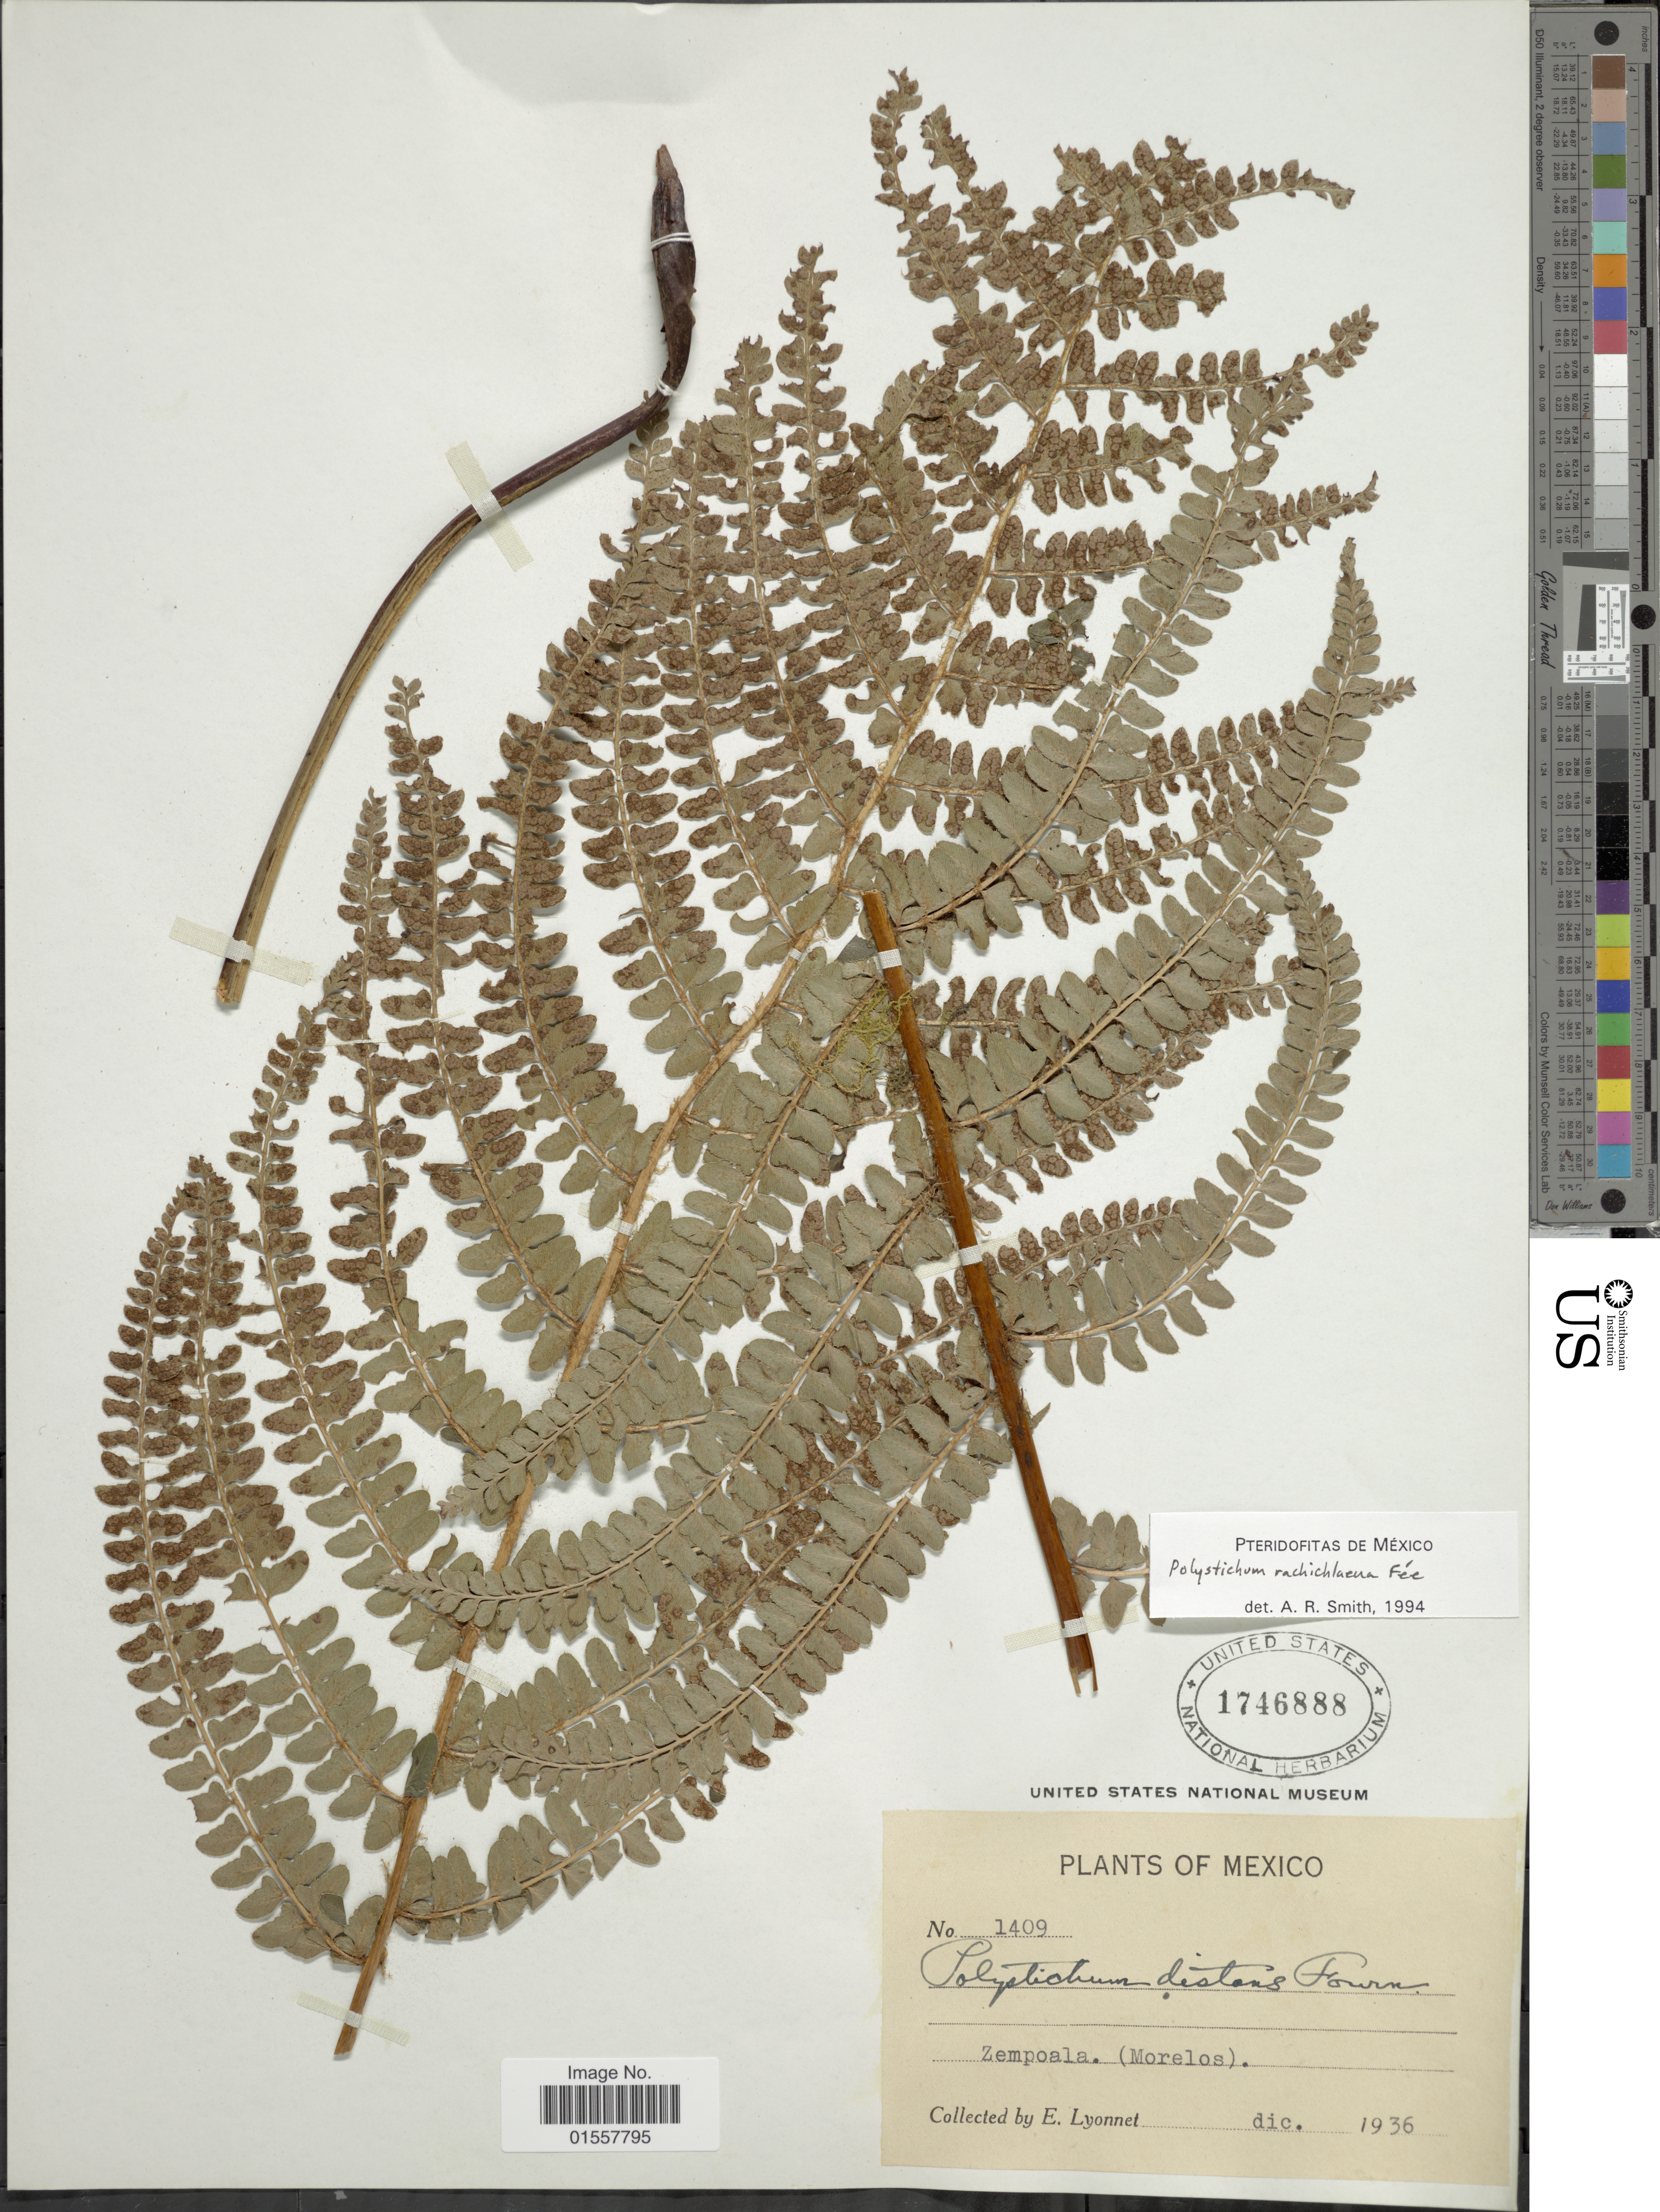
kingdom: Plantae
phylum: Tracheophyta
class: Polypodiopsida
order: Polypodiales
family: Dryopteridaceae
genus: Polystichum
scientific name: Polystichum rachichlaena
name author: Fée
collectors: E. Lyonnet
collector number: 1409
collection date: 1936-12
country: Mexico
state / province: Morelos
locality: Zempoala (Morelos)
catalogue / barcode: US 1746888